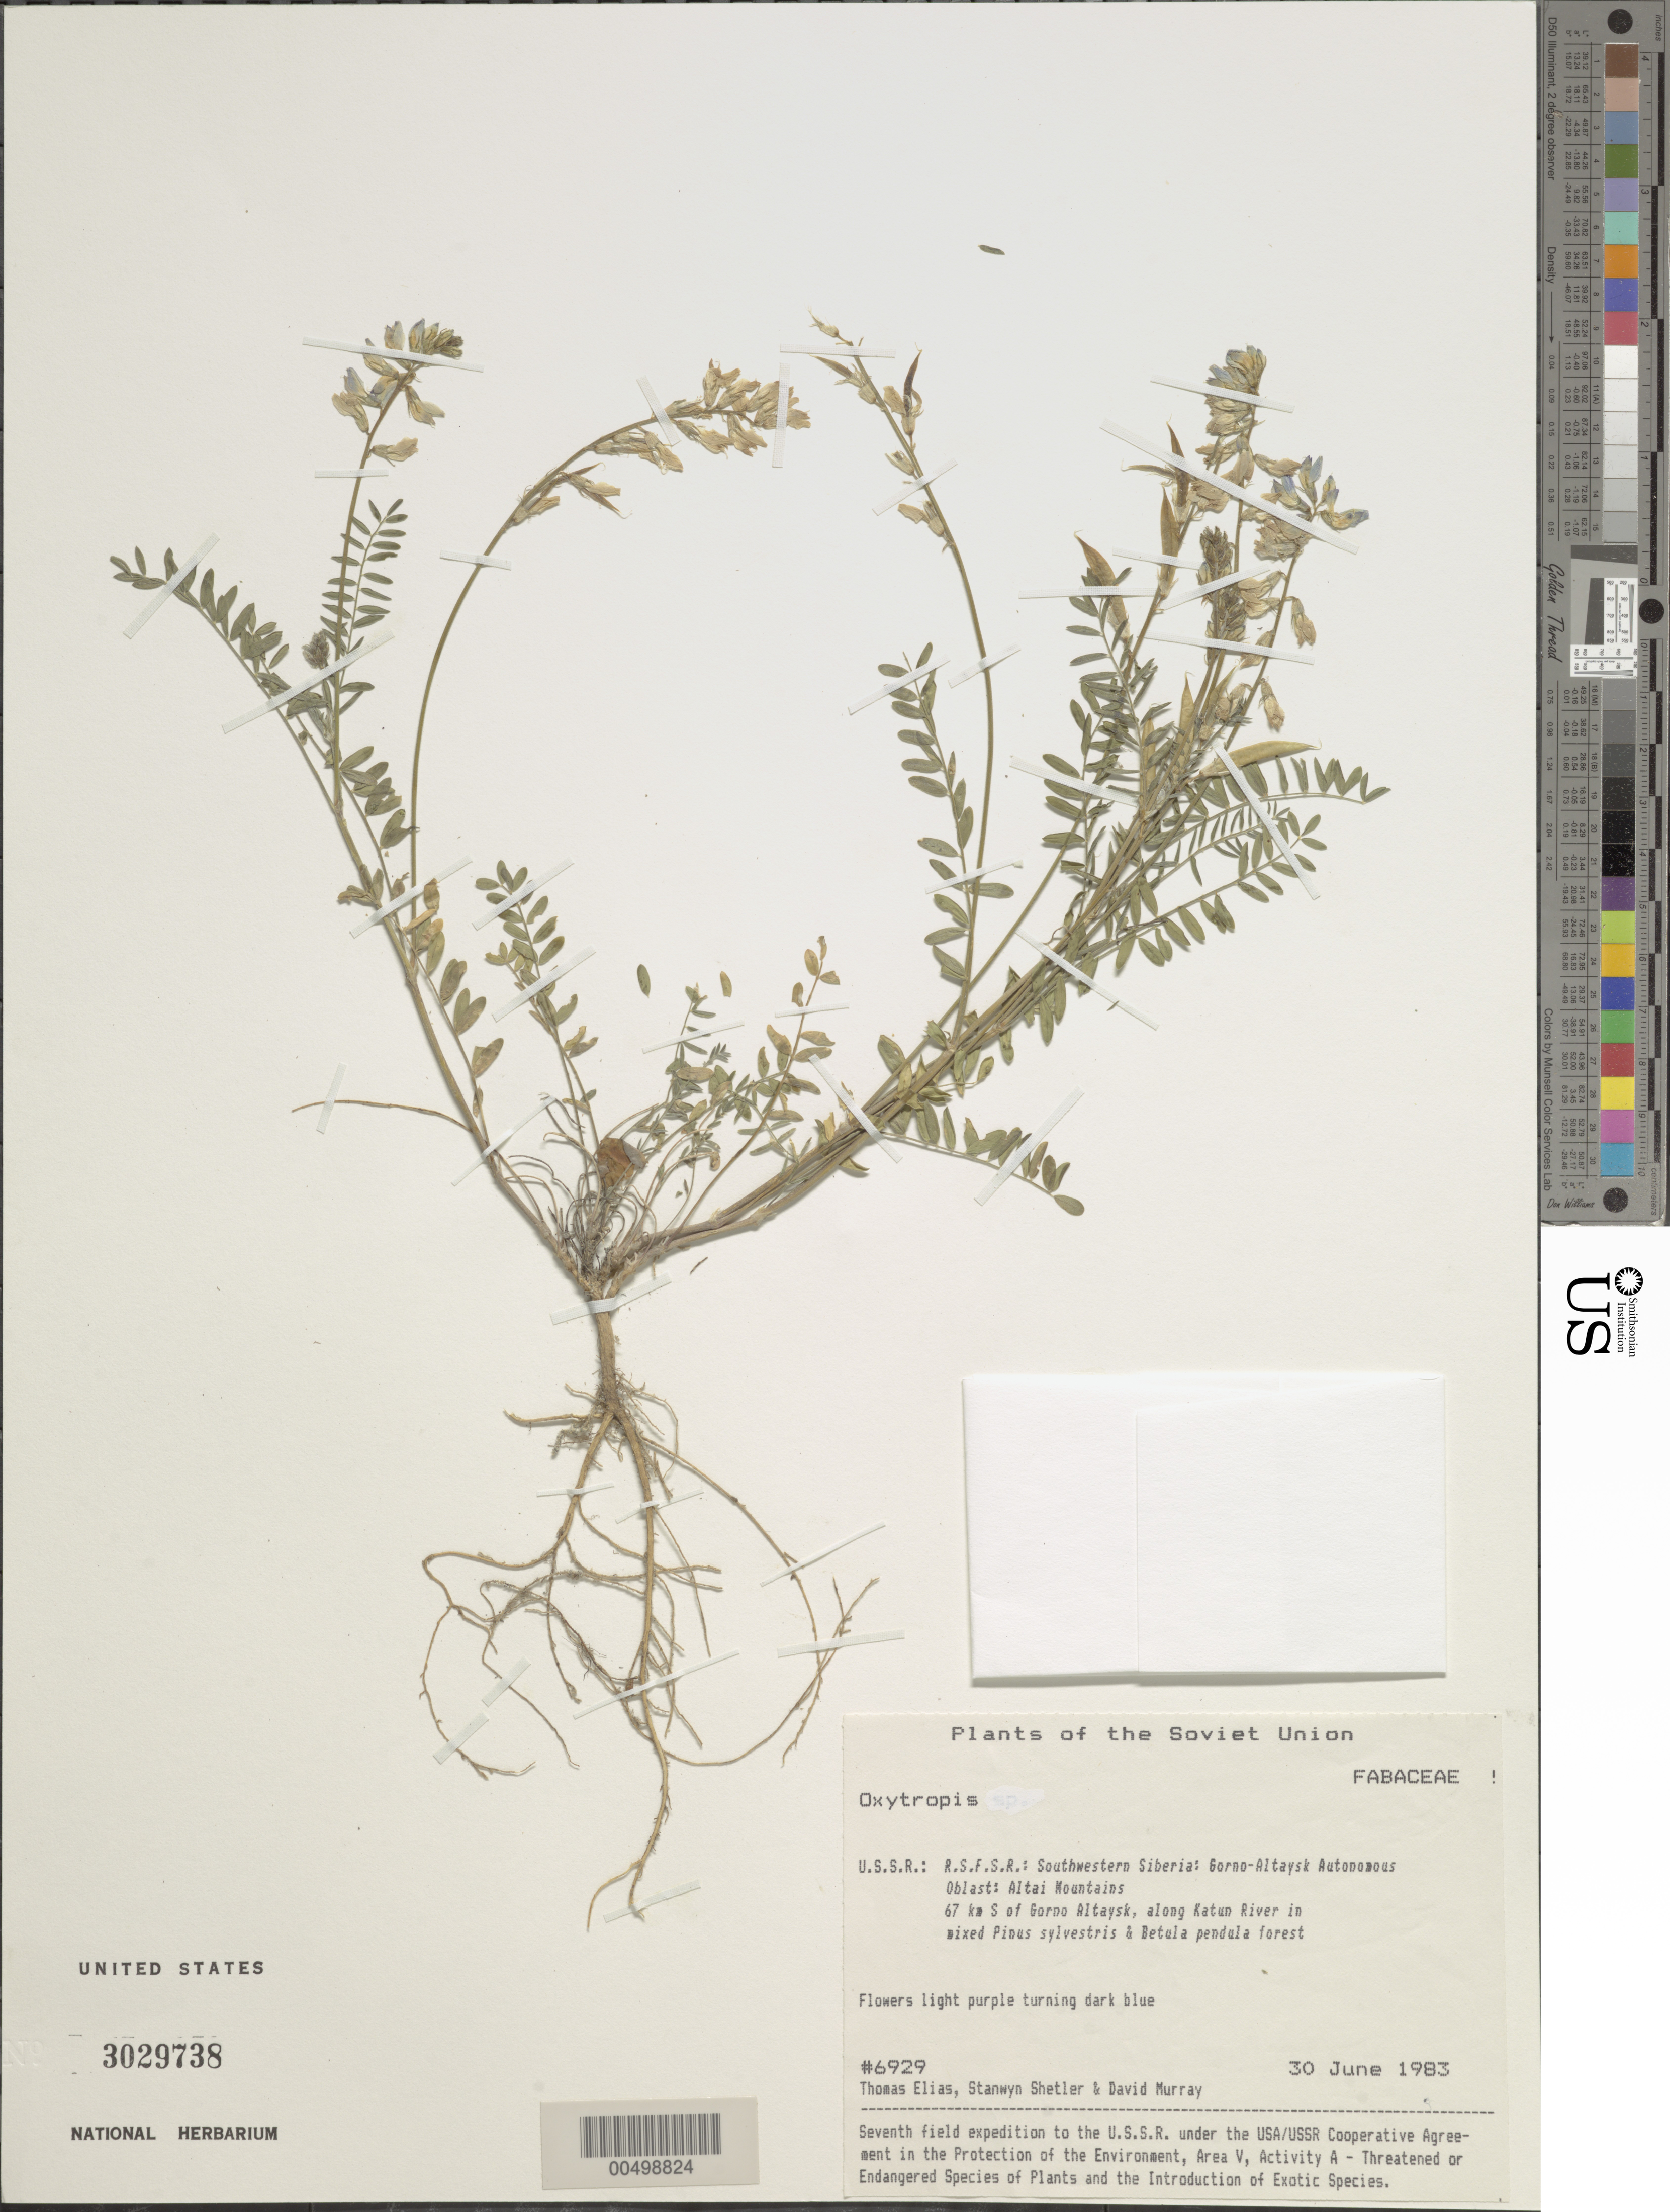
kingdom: Plantae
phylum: Tracheophyta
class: Magnoliopsida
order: Fabales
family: Fabaceae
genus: Oxytropis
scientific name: Oxytropis sp.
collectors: T. Elias, S. Shetler & D. F. Murray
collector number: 6929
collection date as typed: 30 Jun 1983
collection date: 1983-06-30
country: Russian Federation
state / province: Altai Republic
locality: Altai Mountains, 67 km S of Gorno-Altaysk along Katun River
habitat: mixed Pinus sylvestris and Betula pendula forest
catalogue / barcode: US 3029738